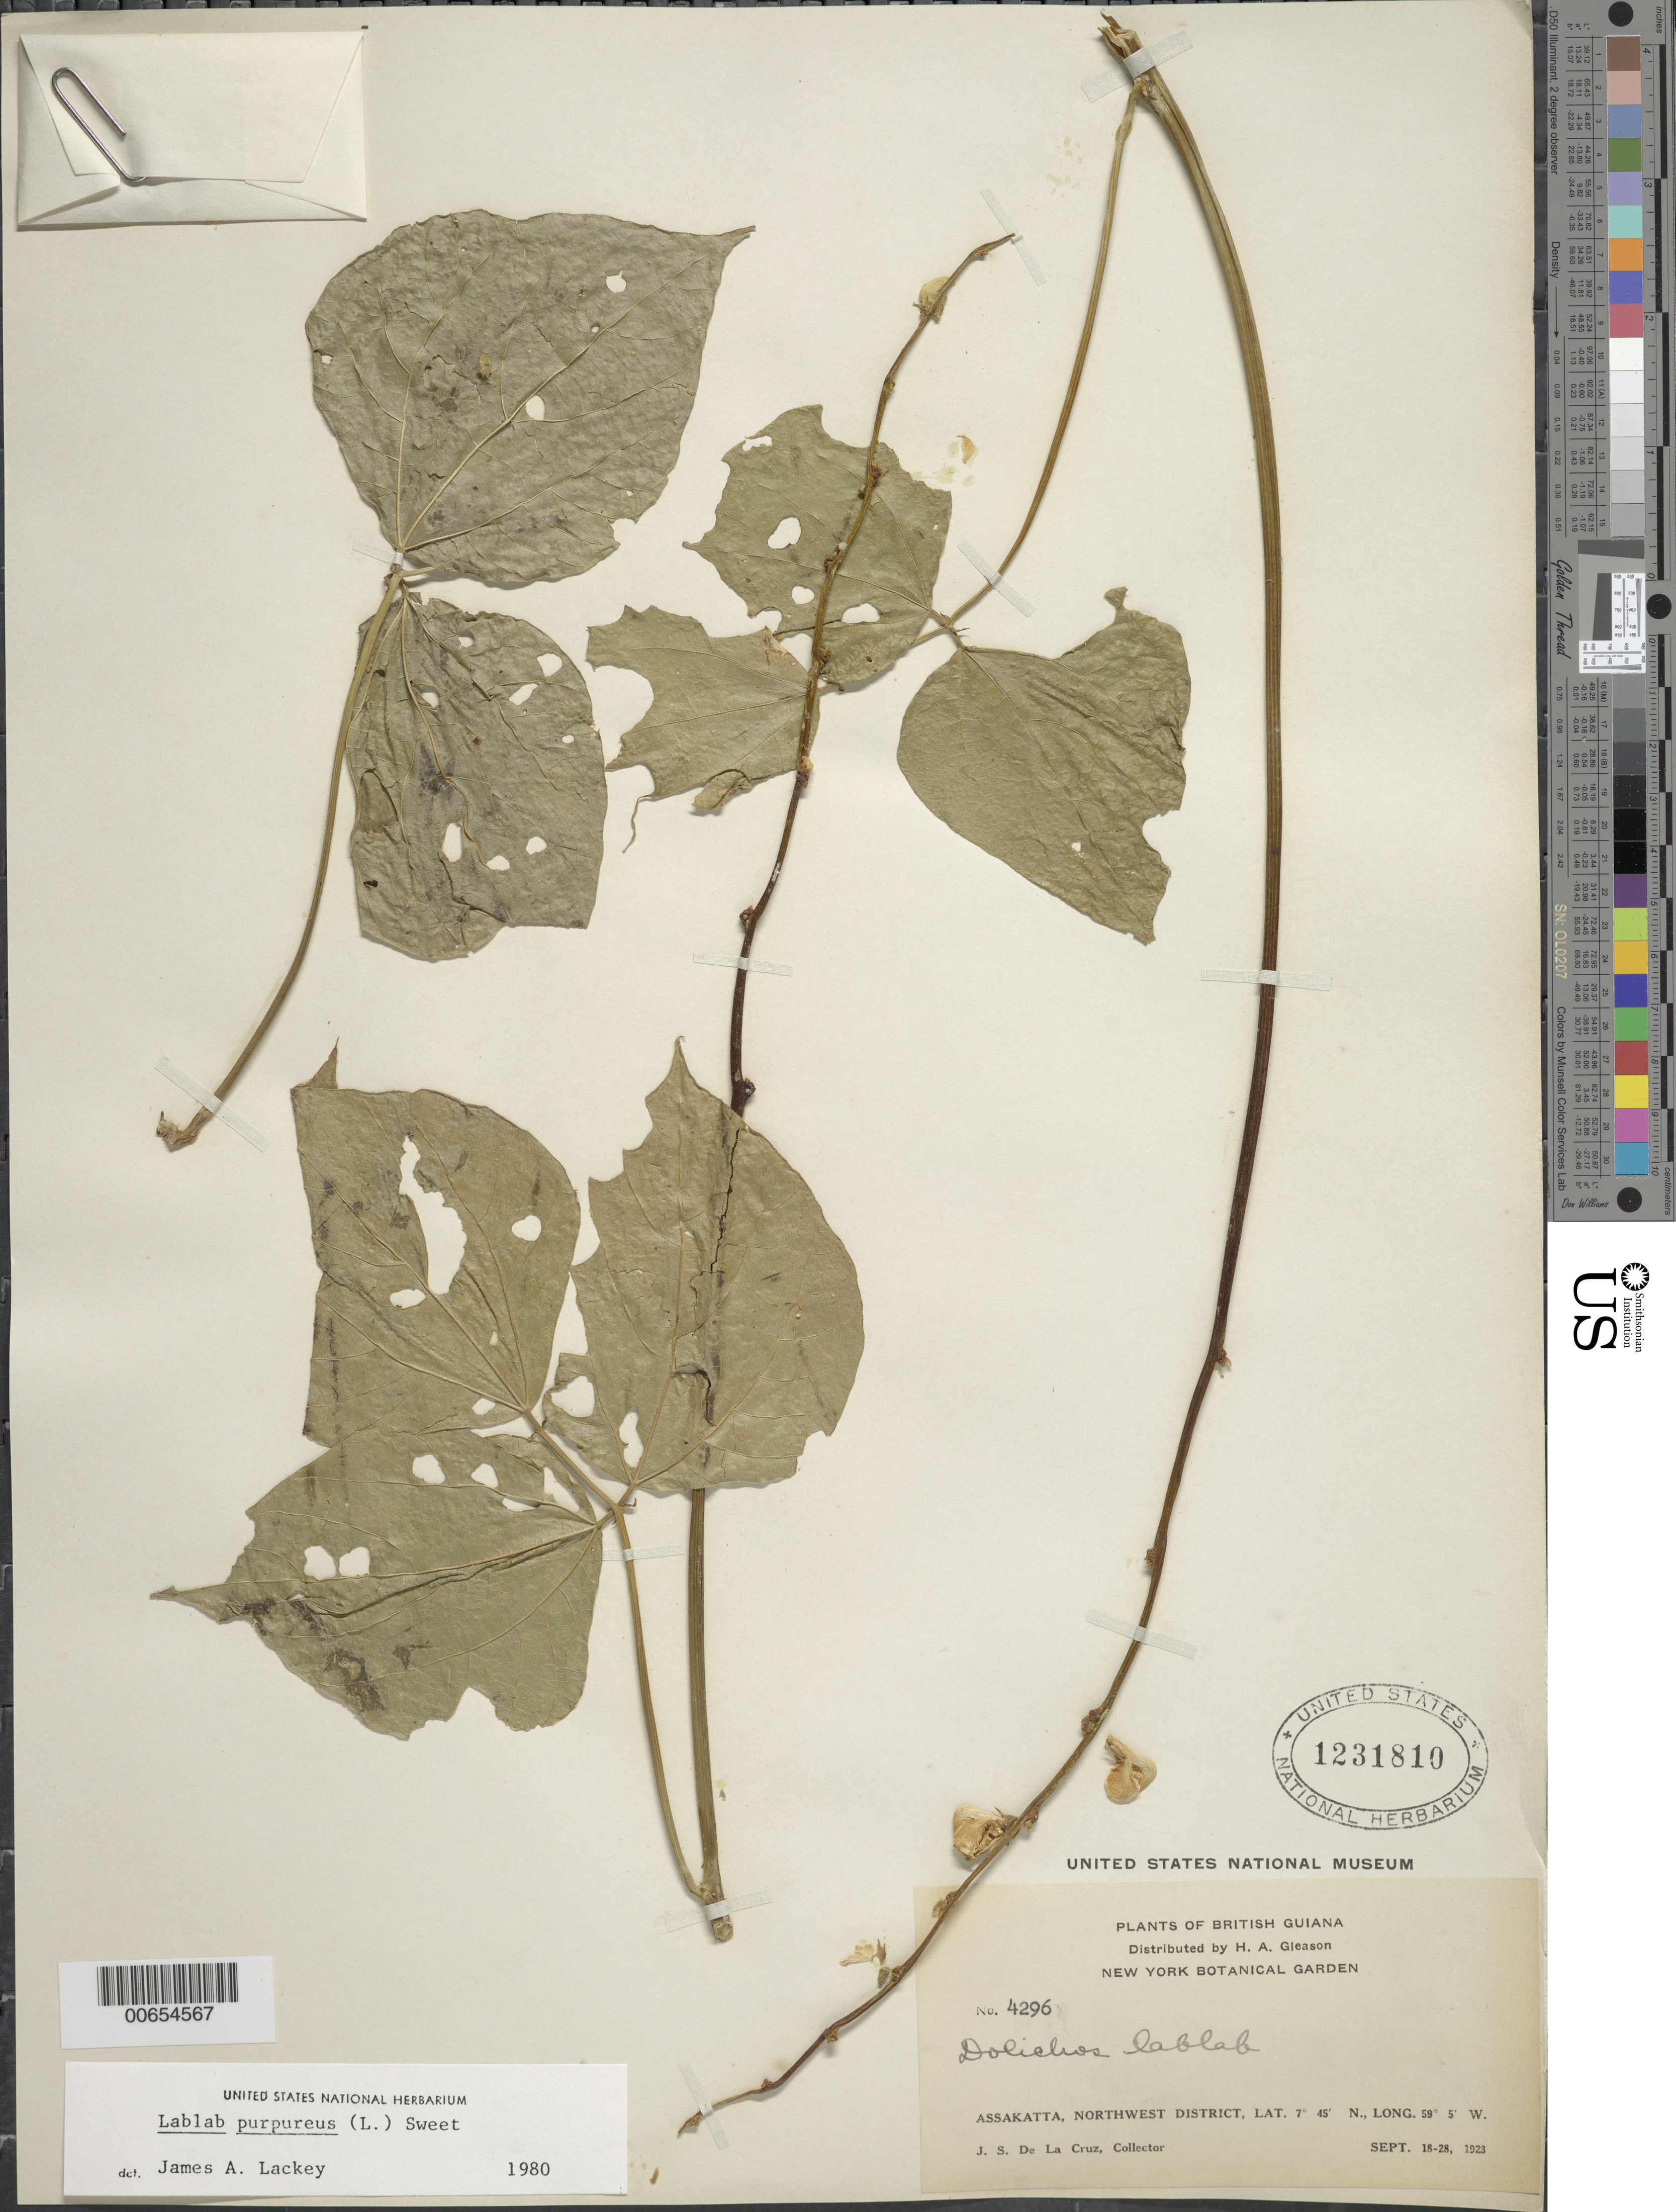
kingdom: Plantae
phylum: Tracheophyta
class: Magnoliopsida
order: Fabales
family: Fabaceae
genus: Lablab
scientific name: Lablab purpureus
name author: (L.) Sweet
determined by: Lackey, James A.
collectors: J. S. de la Cruz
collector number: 4296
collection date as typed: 18-Sep-23 to 28-Sep-23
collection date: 1923-09-18/1923-09-28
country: Guyana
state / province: Barima-Waini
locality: Assakatta, NW District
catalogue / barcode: US 1231810